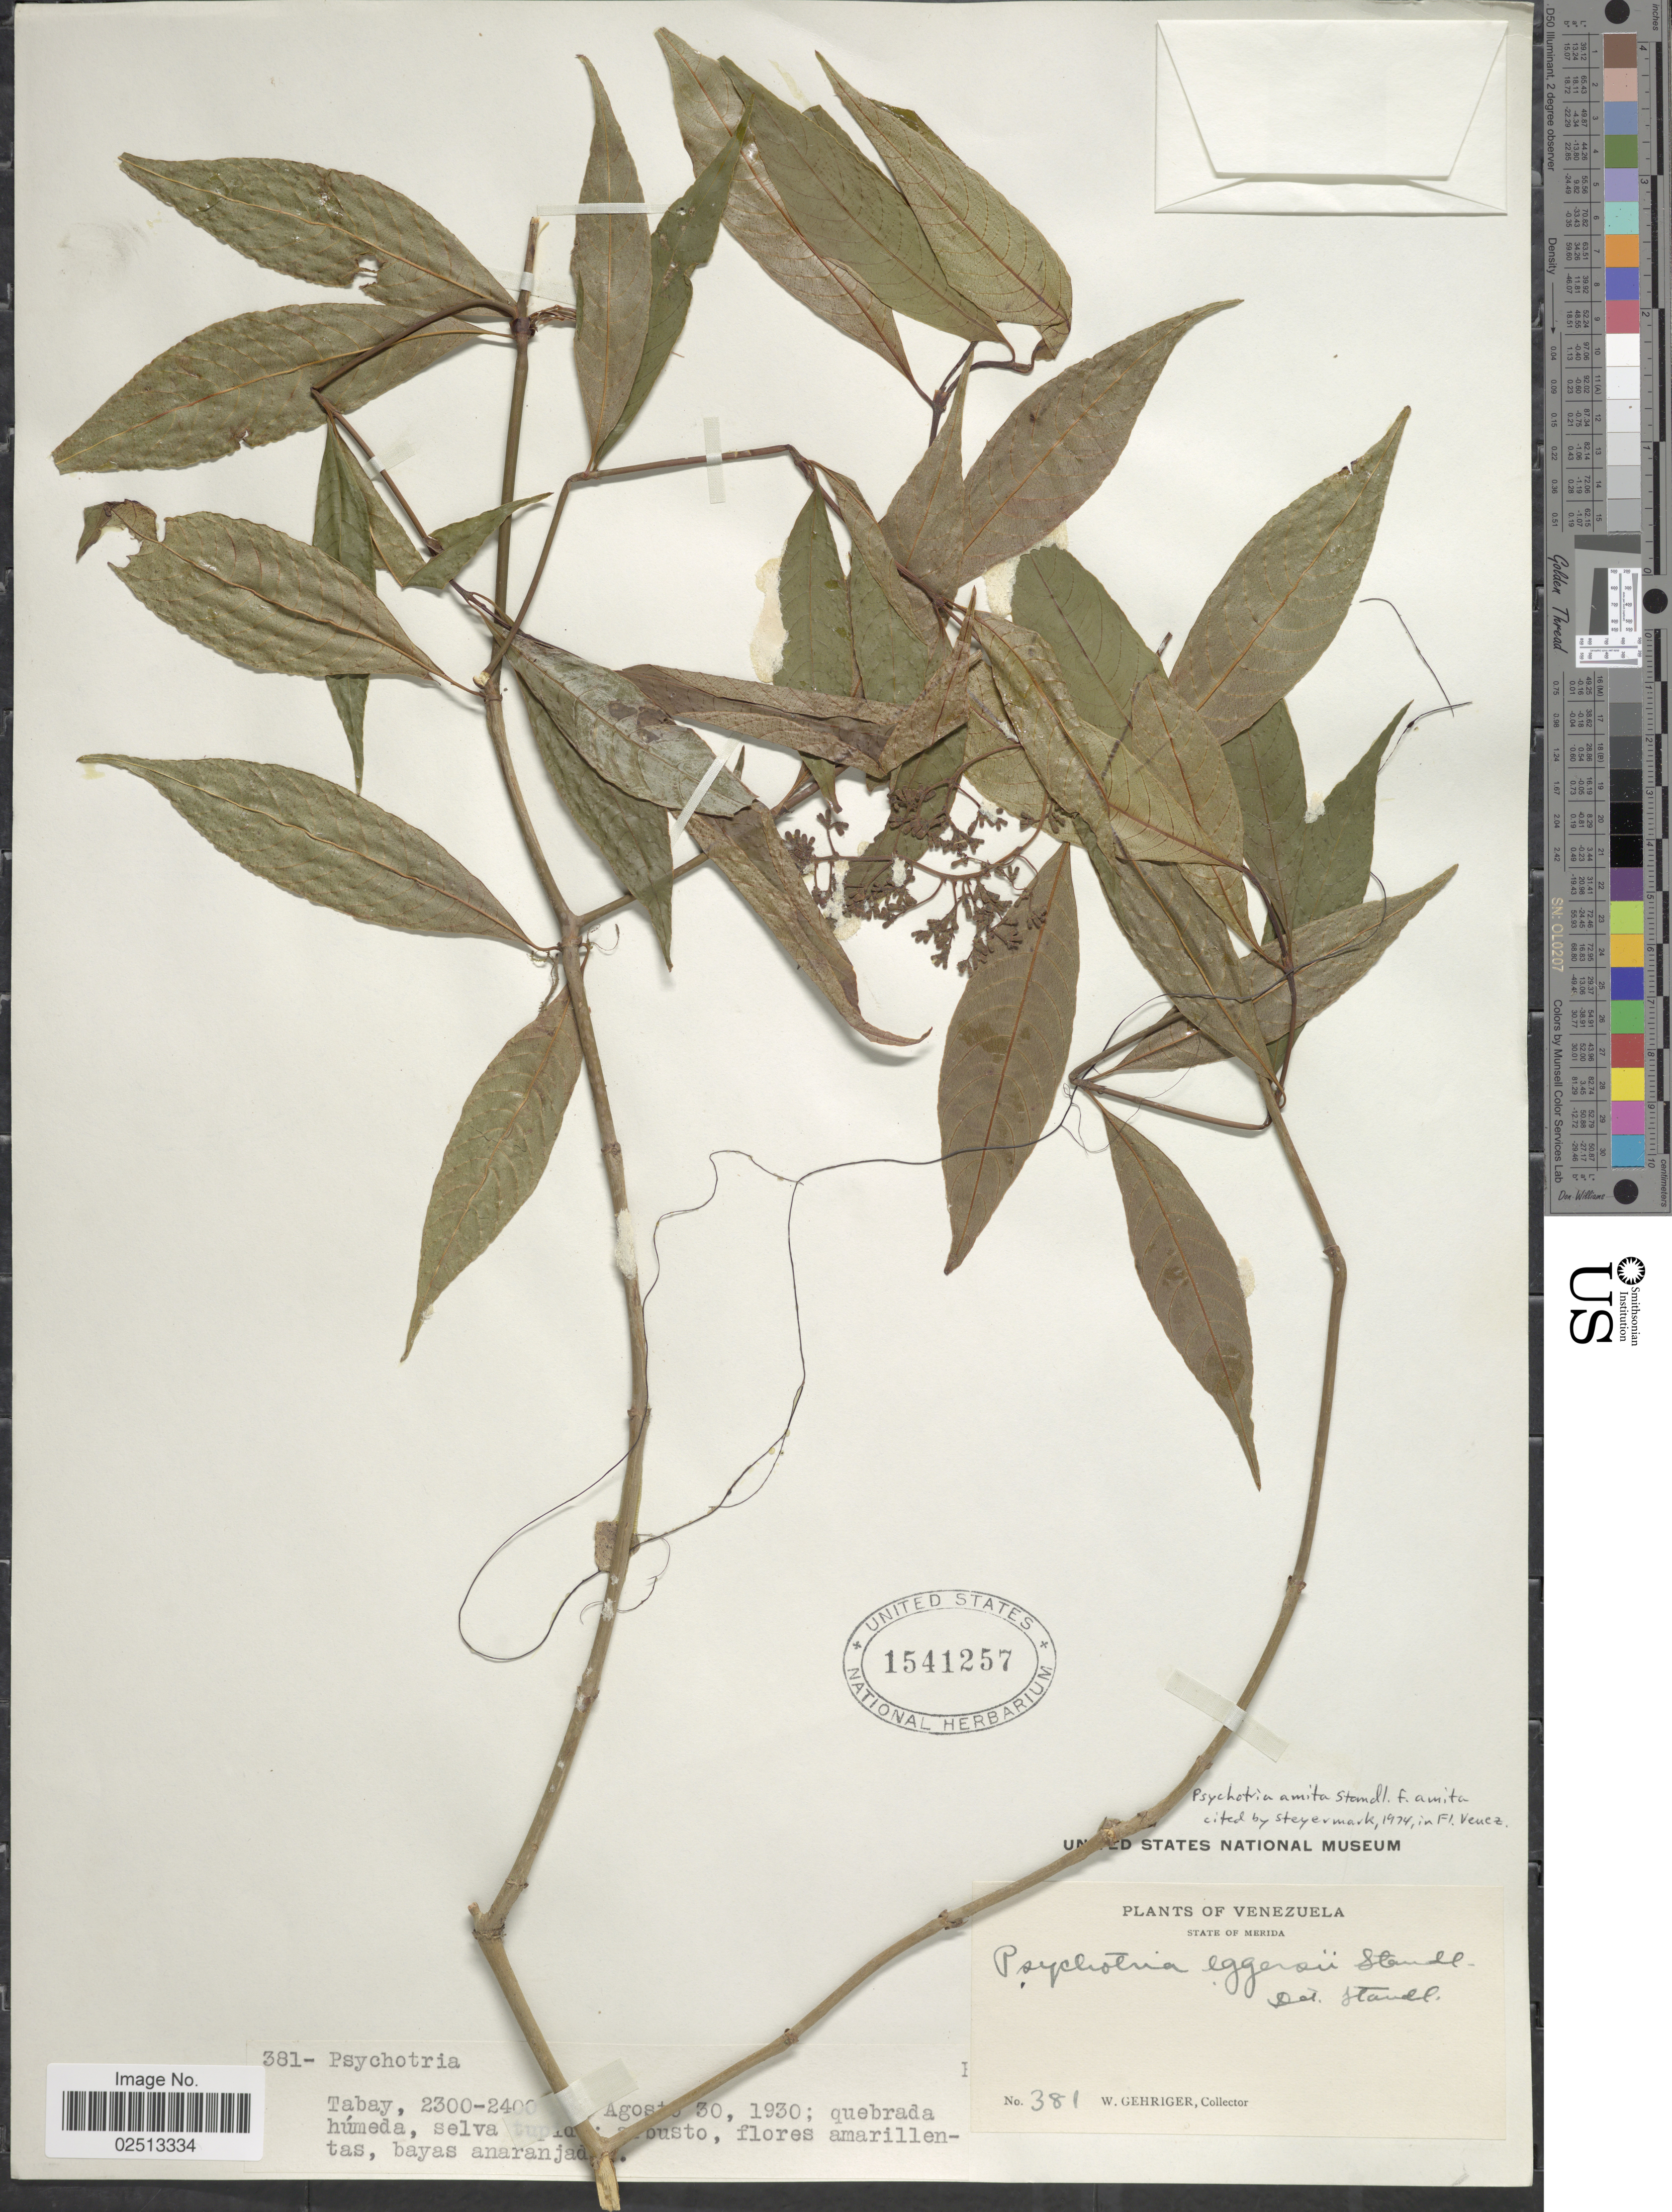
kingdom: Plantae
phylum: Tracheophyta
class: Magnoliopsida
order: Gentianales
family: Rubiaceae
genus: Psychotria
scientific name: Psychotria amita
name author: Standl.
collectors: W. Gehriger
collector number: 381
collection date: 1930-08-30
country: Venezuela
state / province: Mérida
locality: State of Merida, Quebrada humeda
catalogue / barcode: US 1541257